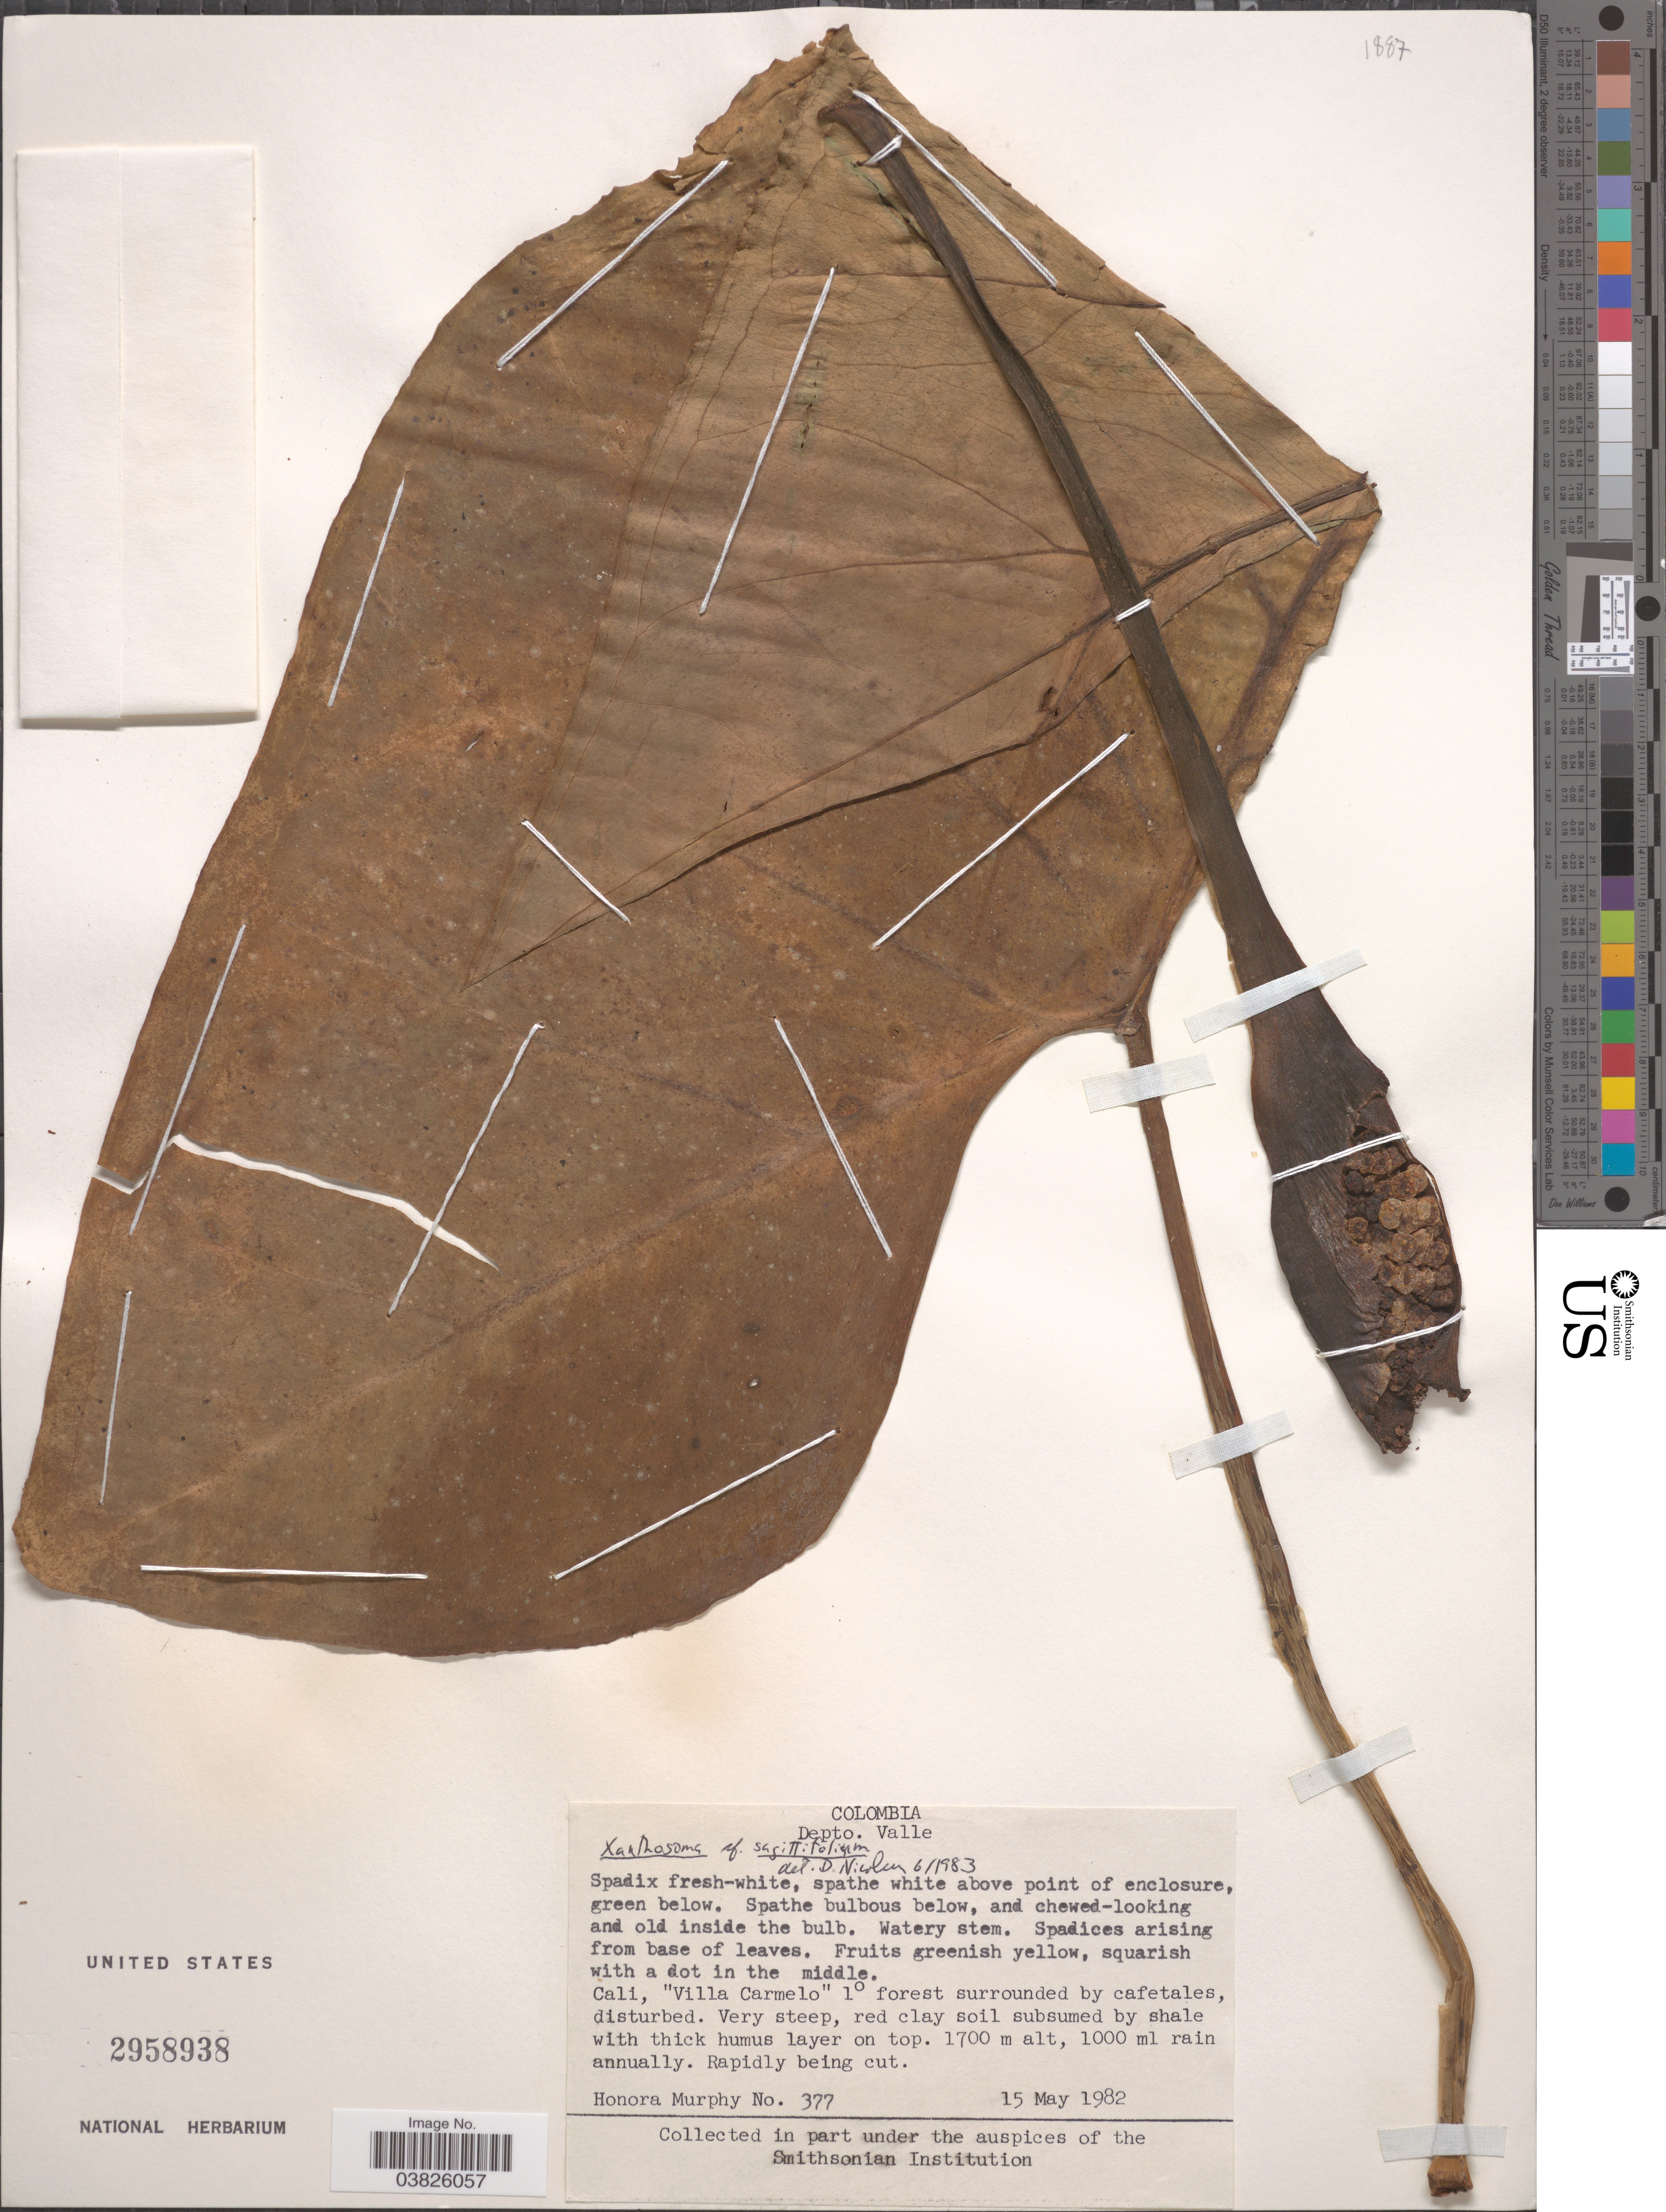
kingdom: Plantae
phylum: Tracheophyta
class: Liliopsida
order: Alismatales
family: Araceae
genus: Xanthosoma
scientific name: Xanthosoma sagittifolium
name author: (L.) Schott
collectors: H. Murphy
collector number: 377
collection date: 1982-05-15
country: Colombia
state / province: Valle del Cauca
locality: Depto. Valle. Cali, "Villa Carmelo".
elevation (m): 1700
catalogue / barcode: US 2958938